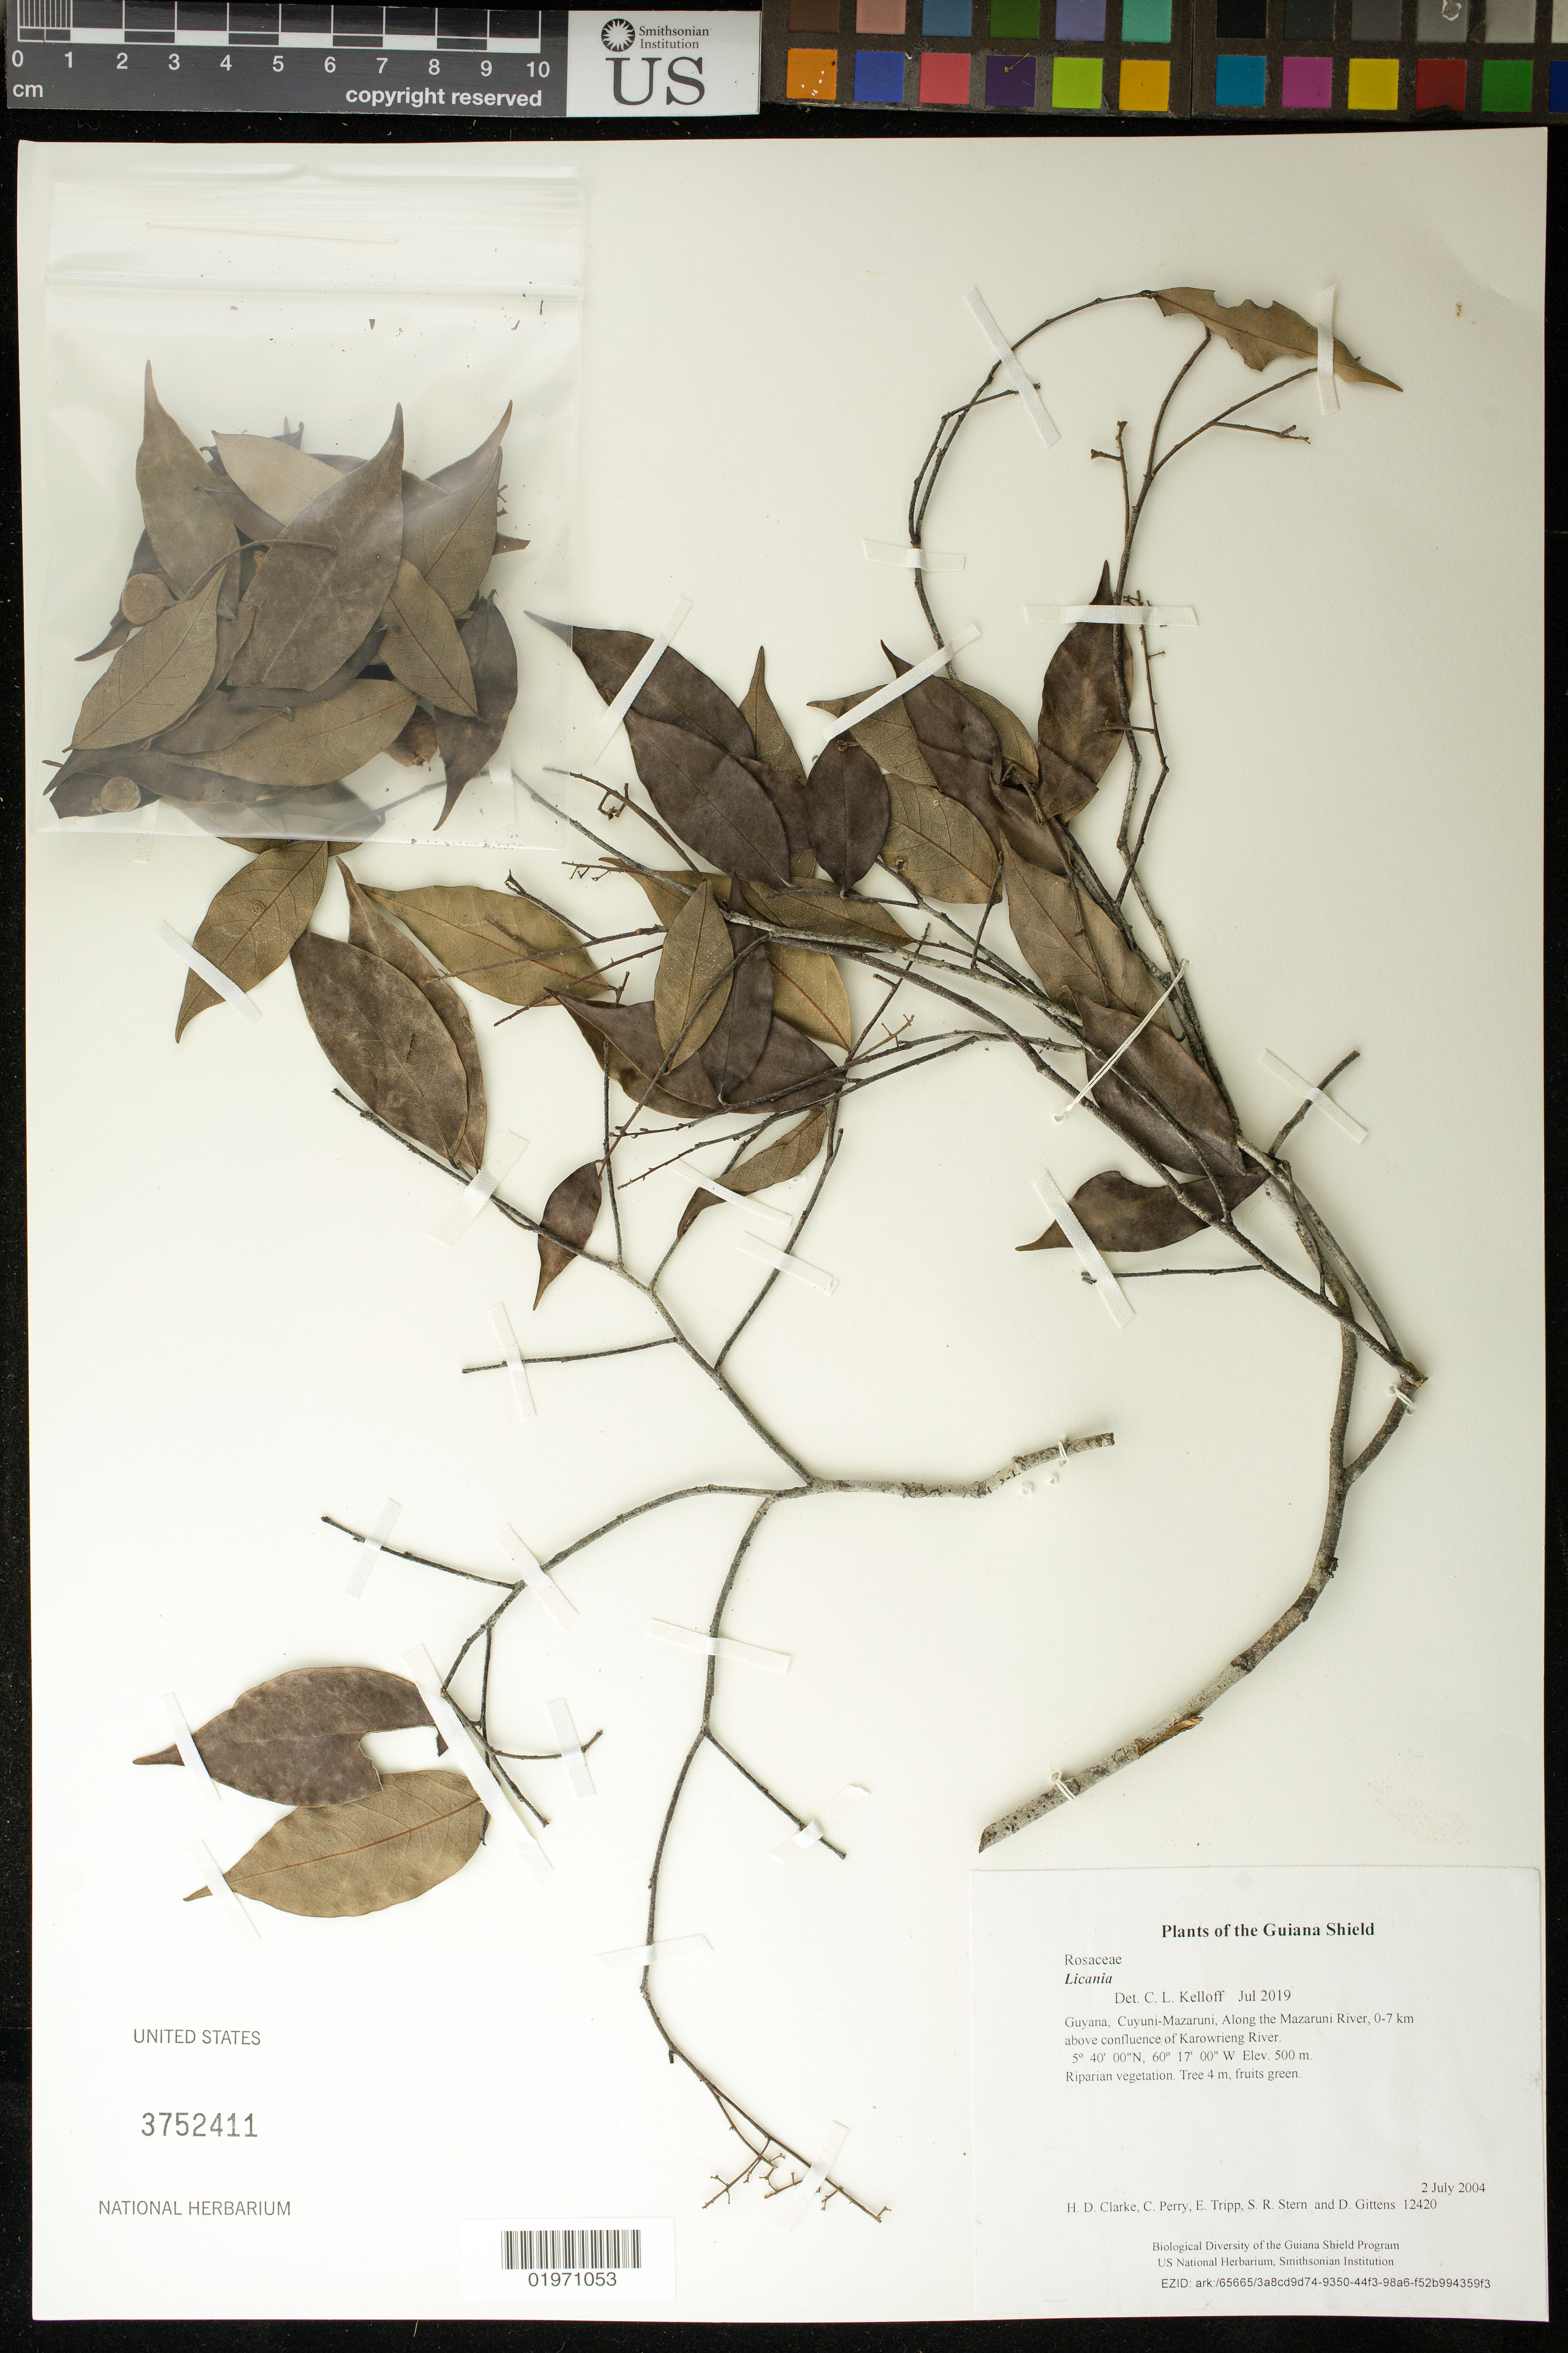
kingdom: Plantae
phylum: Tracheophyta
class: Magnoliopsida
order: Malpighiales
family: Chrysobalanaceae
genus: Licania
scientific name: Licania sp.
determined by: Kelloff, C. L.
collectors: H. D. Clarke, C. Perry, E. Tripp, S. R. Stern & D. Gittens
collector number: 12420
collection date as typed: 2 July 2004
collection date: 2004-07-02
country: Guyana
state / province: Cuyuni-Mazaruni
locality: Along the Mazaruni River, 0-7 km above confluence of Karowrieng River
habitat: Riparian vegetation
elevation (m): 500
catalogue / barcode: US 3752411